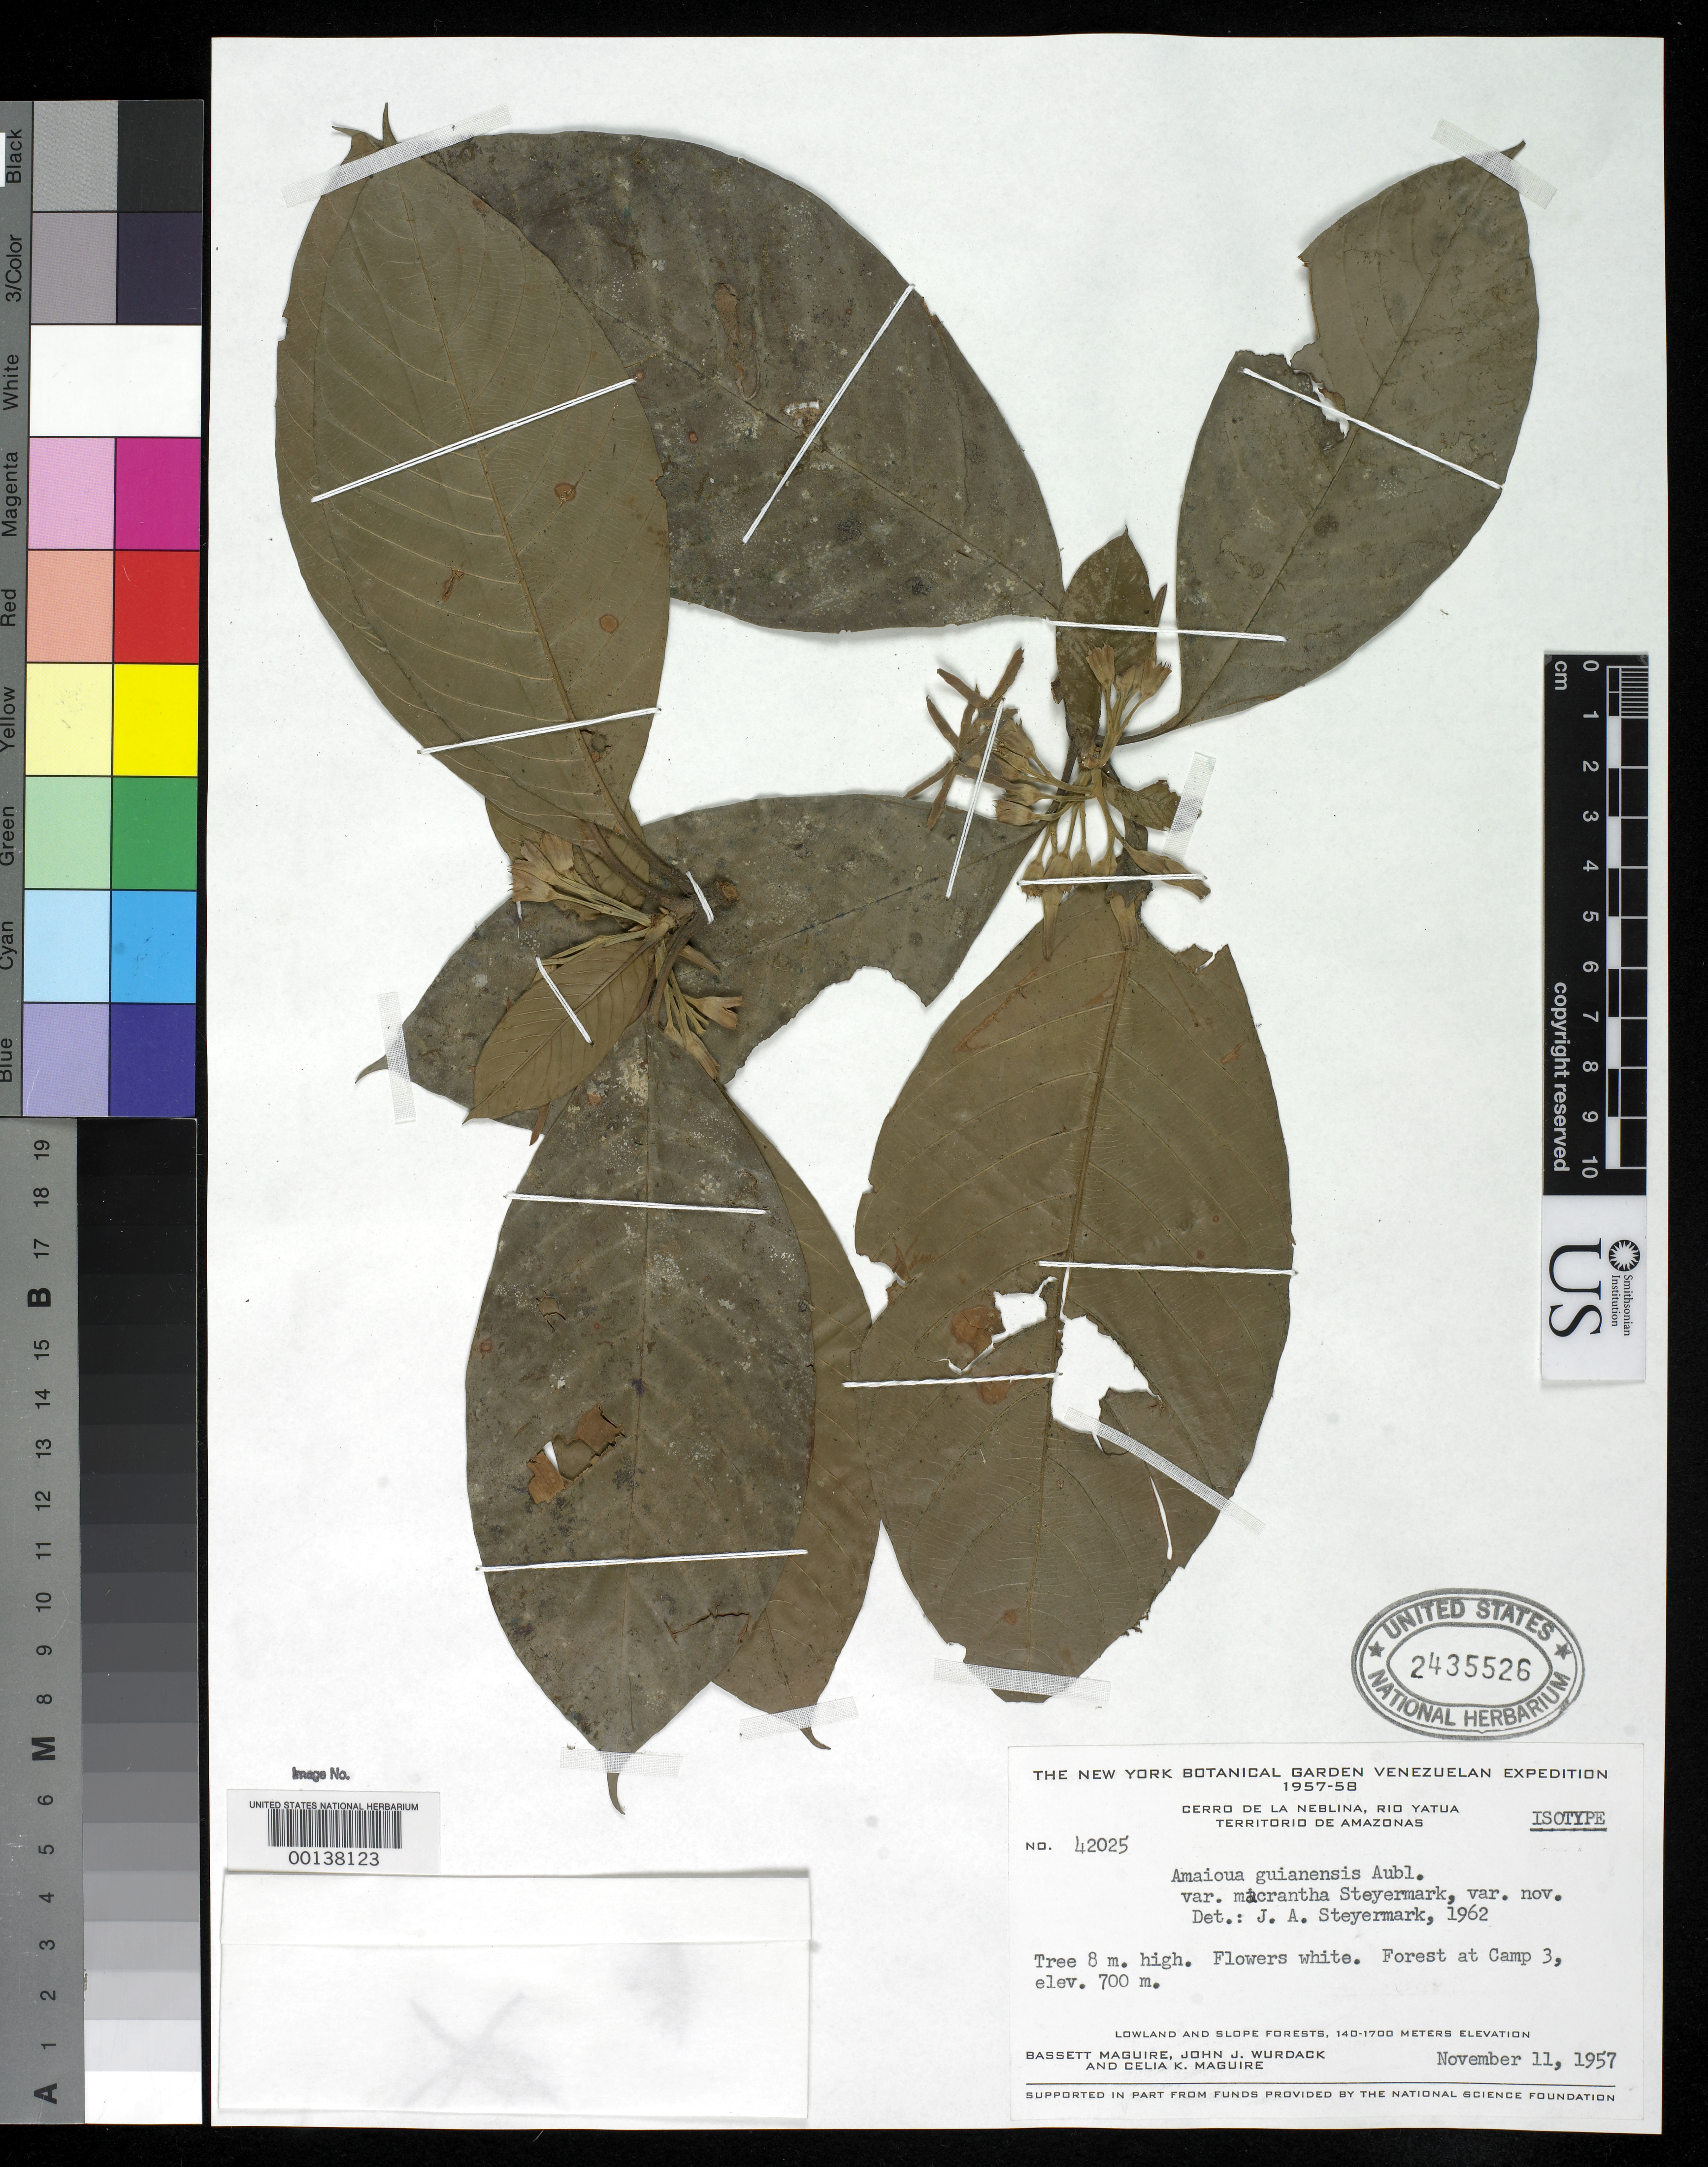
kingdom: Plantae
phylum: Tracheophyta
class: Magnoliopsida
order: Gentianales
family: Rubiaceae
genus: Amaioua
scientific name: Amaioua guianensis var. macrantha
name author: Steyerm.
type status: Isotype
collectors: B. Maguire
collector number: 42025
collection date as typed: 11 Nov 1957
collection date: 1957-11-11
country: Venezuela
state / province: Amazonas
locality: Cerro de La Neblina.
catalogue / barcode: US 2435526